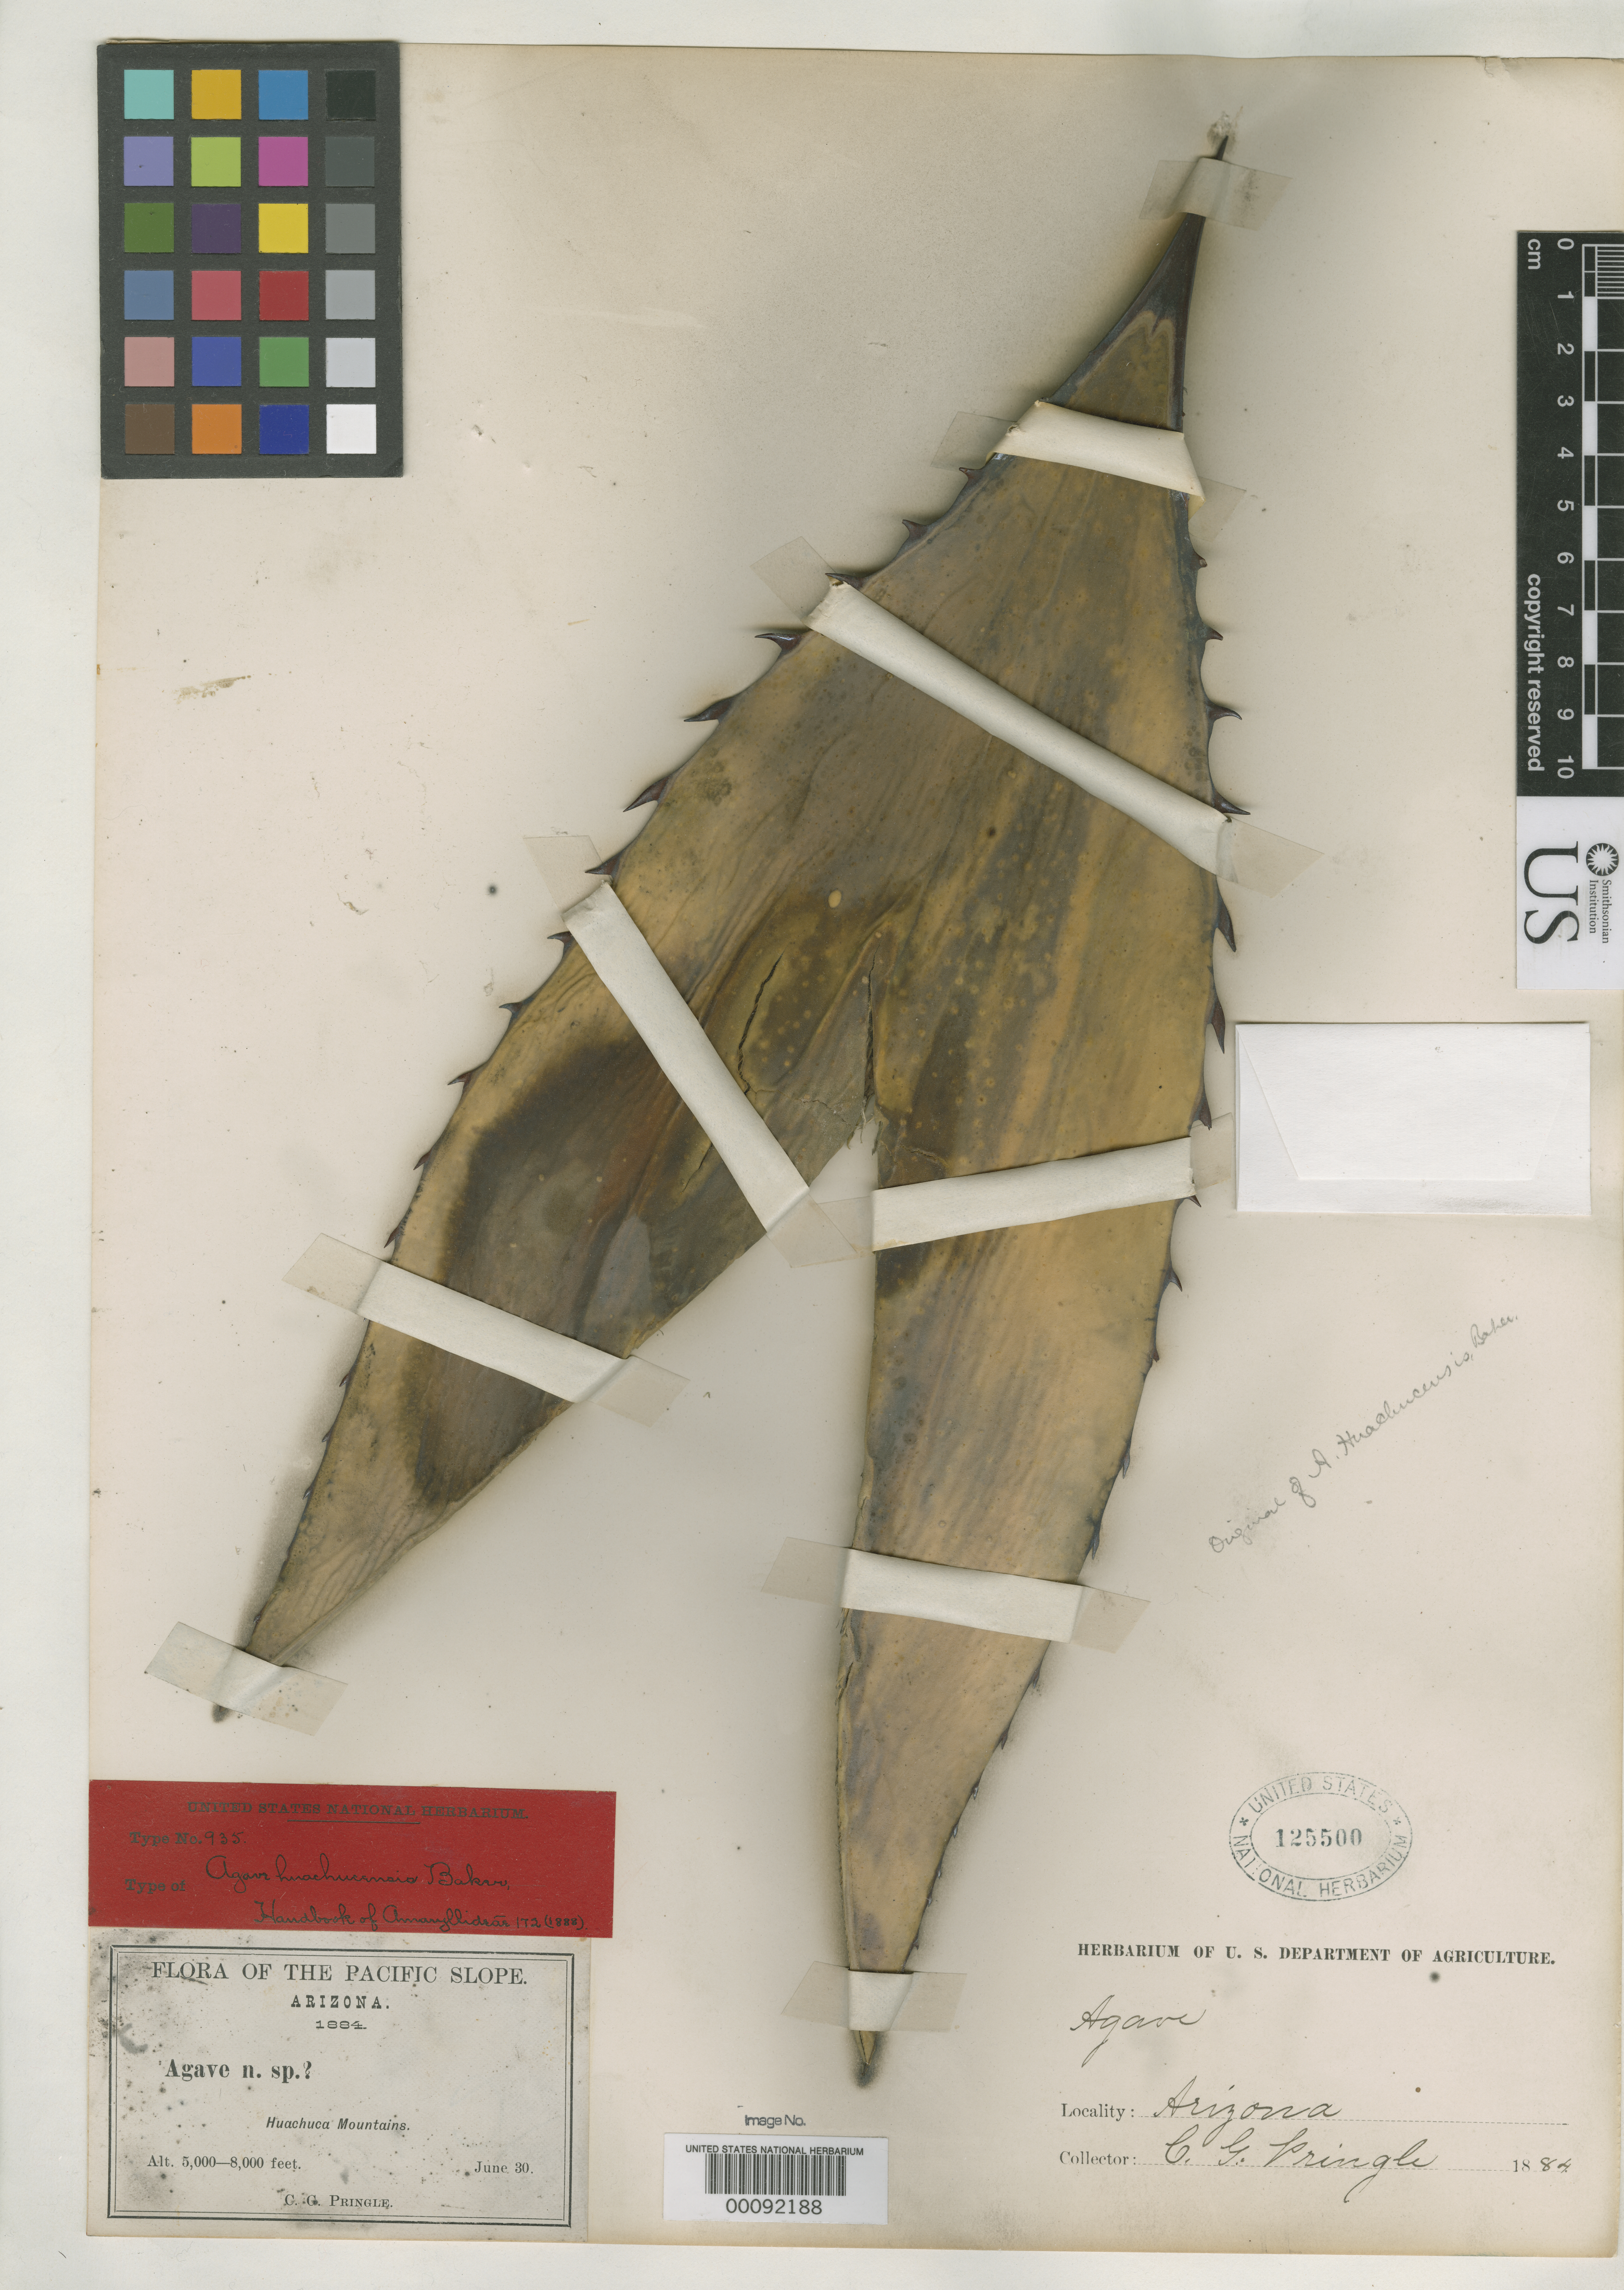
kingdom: Plantae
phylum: Tracheophyta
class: Liliopsida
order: Asparagales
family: Asparagaceae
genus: Agave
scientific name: Agave huachucensis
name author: Baker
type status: Type Collection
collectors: C. G. Pringle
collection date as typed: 30 Jun 1884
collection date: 1884-06-30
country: United States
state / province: Arizona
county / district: Cochise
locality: Huachuca Mountains.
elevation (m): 1524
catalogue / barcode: US 125500